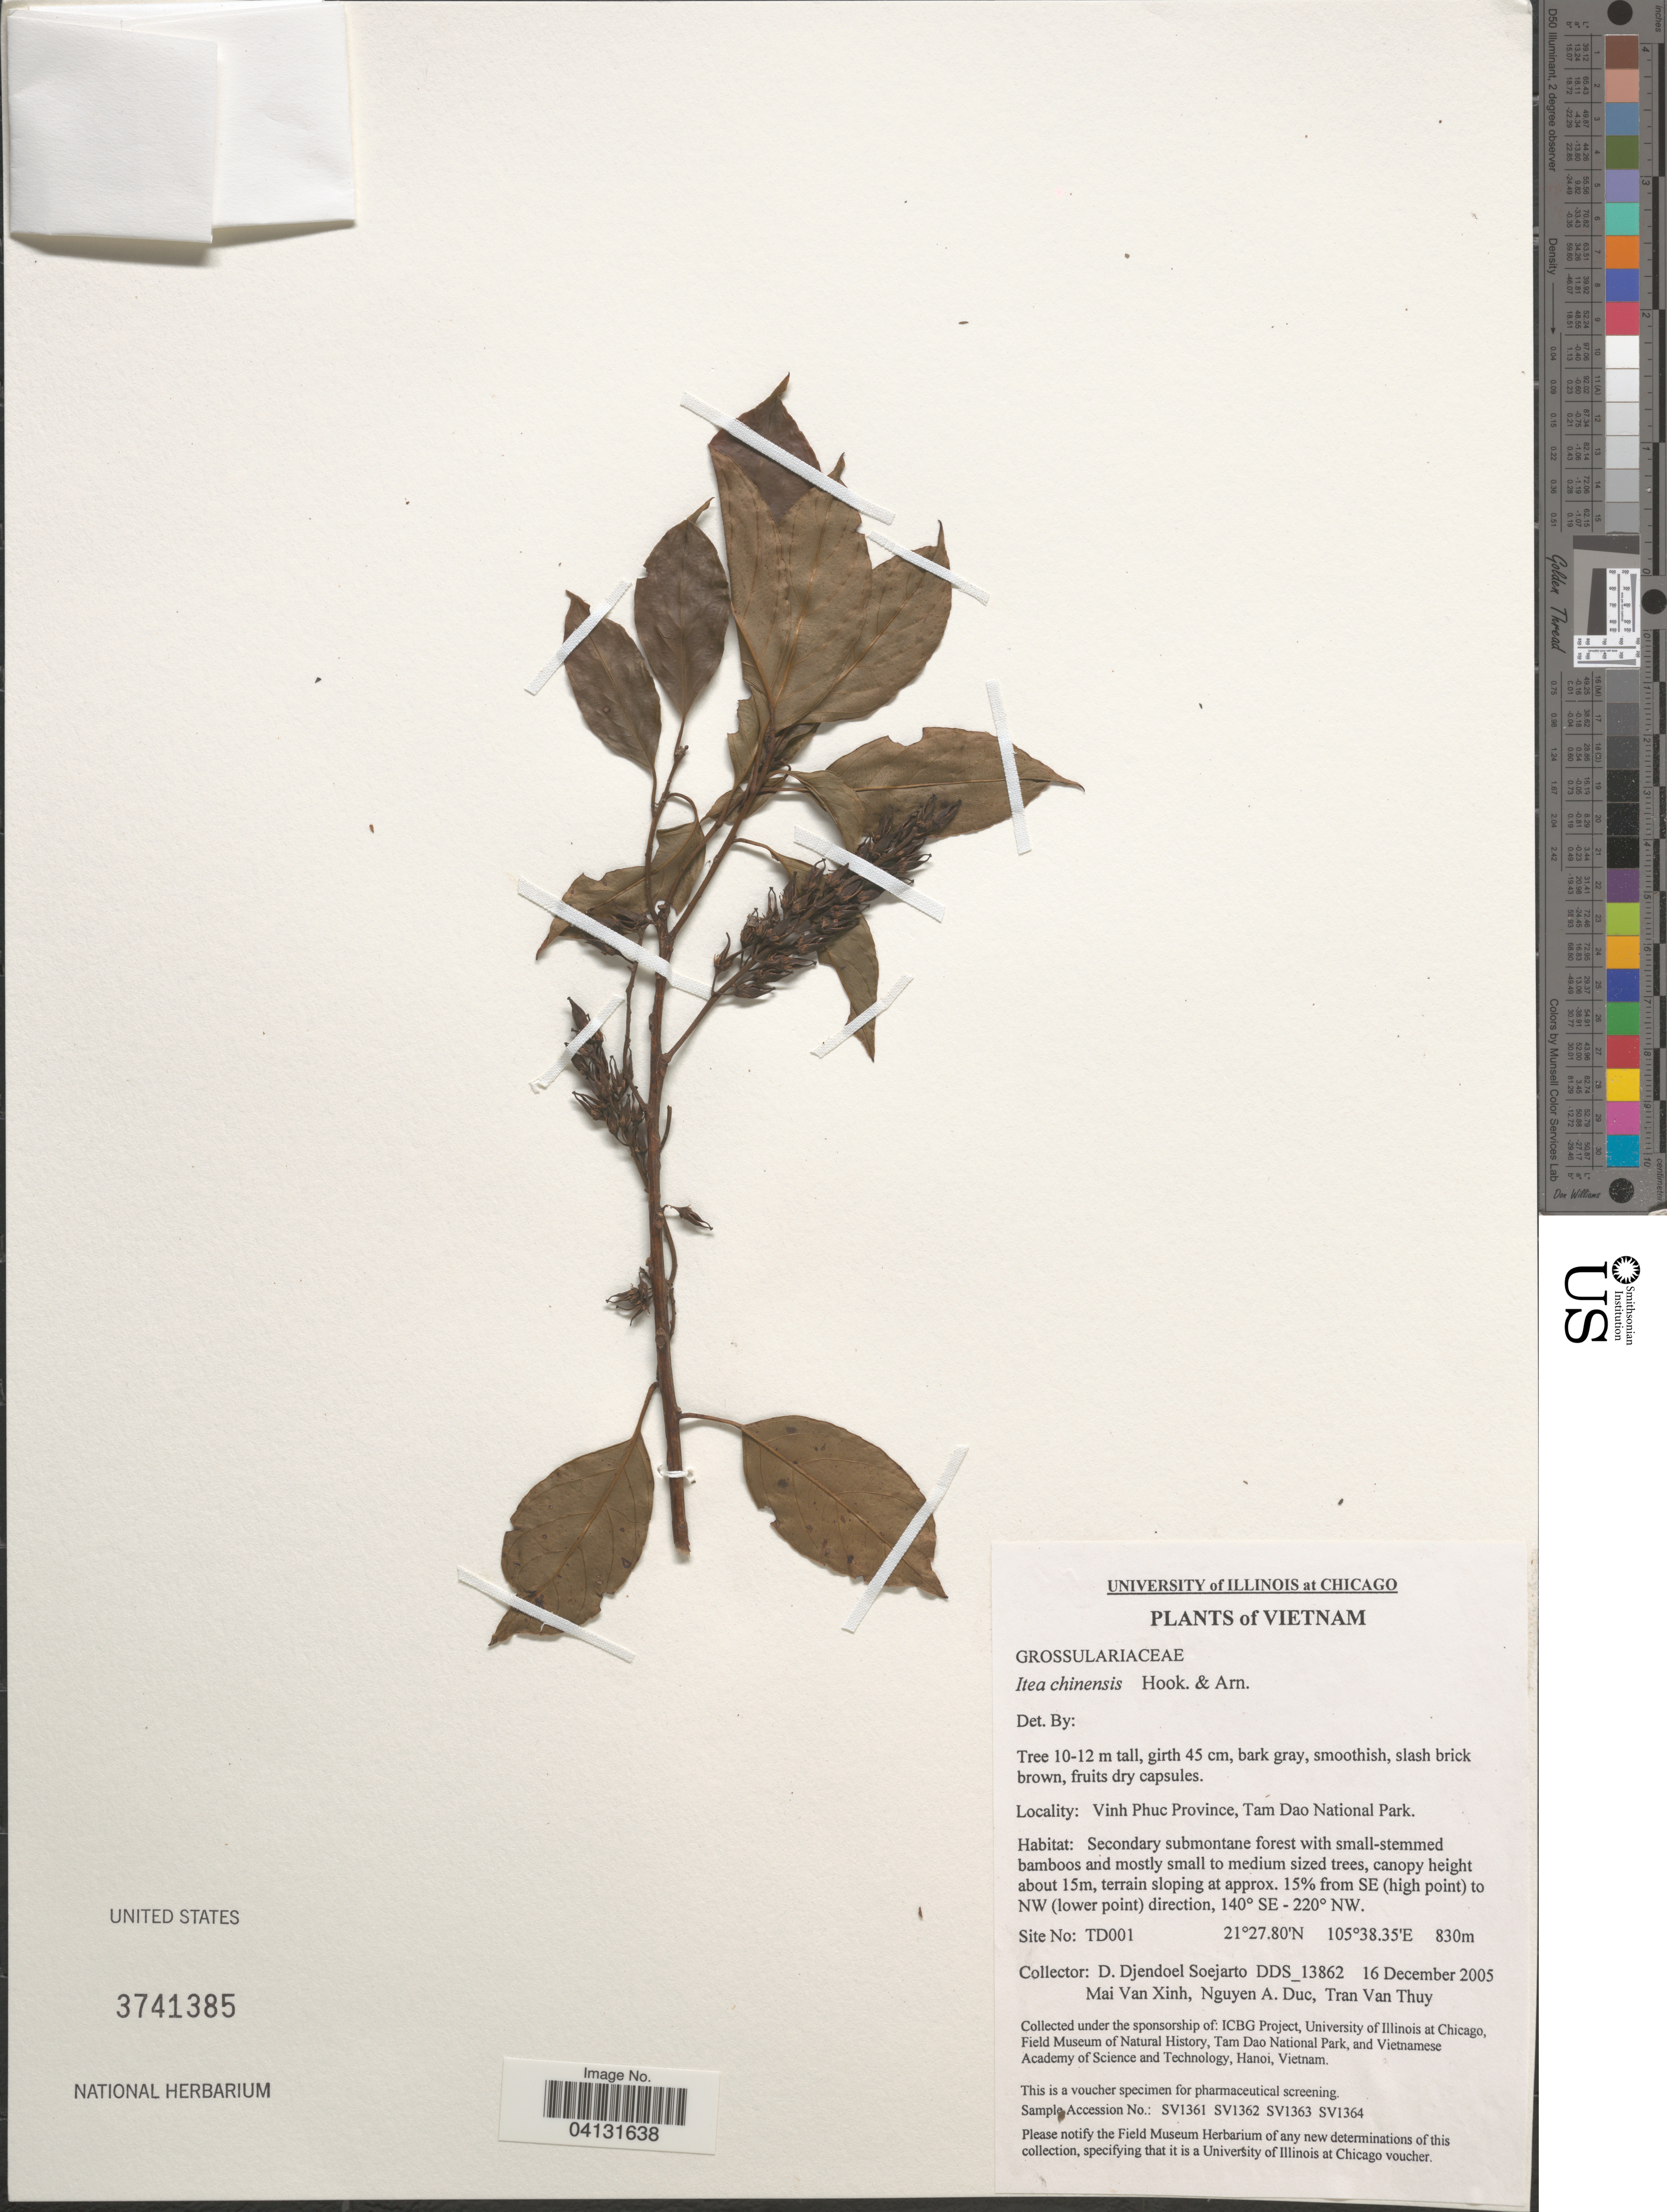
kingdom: Plantae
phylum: Tracheophyta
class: Magnoliopsida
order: Saxifragales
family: Iteaceae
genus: Itea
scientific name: Itea chinensis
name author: W. Hook. & H.J. Arn.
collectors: D. D. Soejarto, M. Xinh, N. Duc & T. Thuy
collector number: DDS13862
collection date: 2005-12-16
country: Vietnam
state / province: Vinh Phuc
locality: Tam Dao National Park. Terrain sloping at approx. 15% from SE (high point) to NW (lower point) direction, 140° SE-220° NW. Site No: TD001.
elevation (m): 830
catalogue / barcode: US 3741385